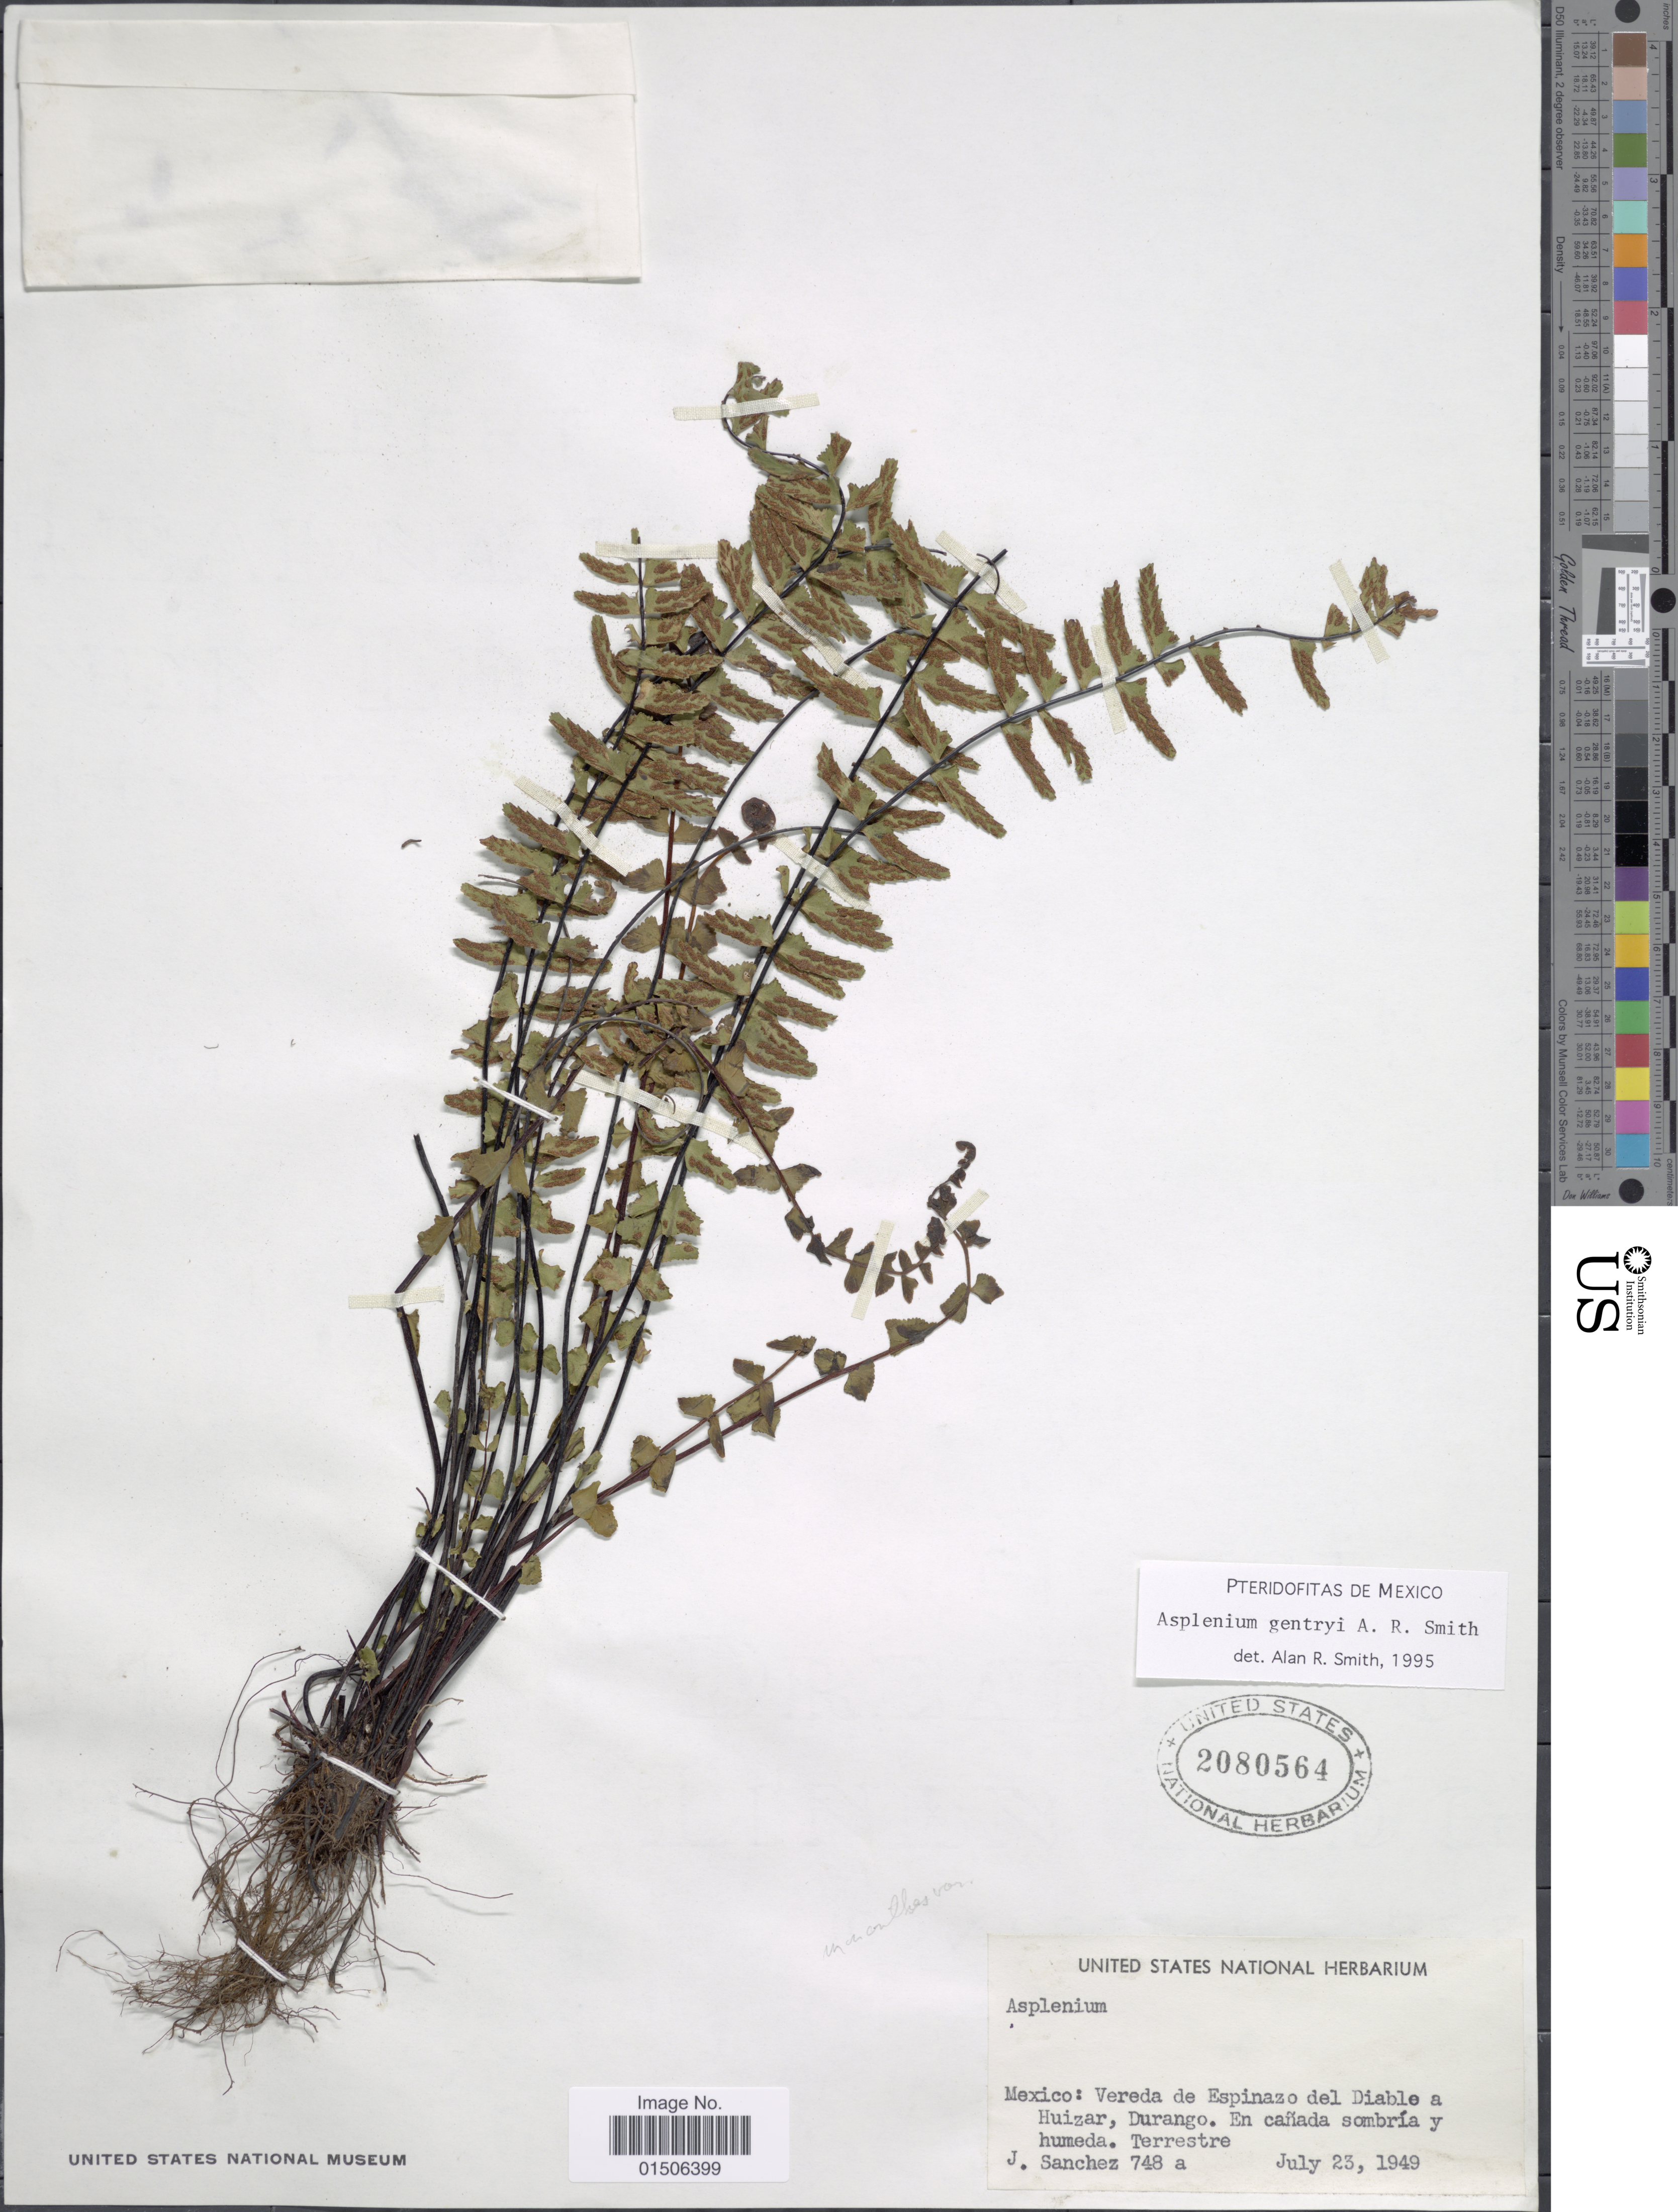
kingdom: Plantae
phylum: Tracheophyta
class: Polypodiopsida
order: Polypodiales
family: Aspleniaceae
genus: Asplenium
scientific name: Asplenium gentryi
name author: A.R. Sm.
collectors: J. Sánchez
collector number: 748a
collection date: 1949-07-23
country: Mexico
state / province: Durango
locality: Vereda de Espinazo del Diable a Huizar. En cañada sombría y humeda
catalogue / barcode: US 2080564